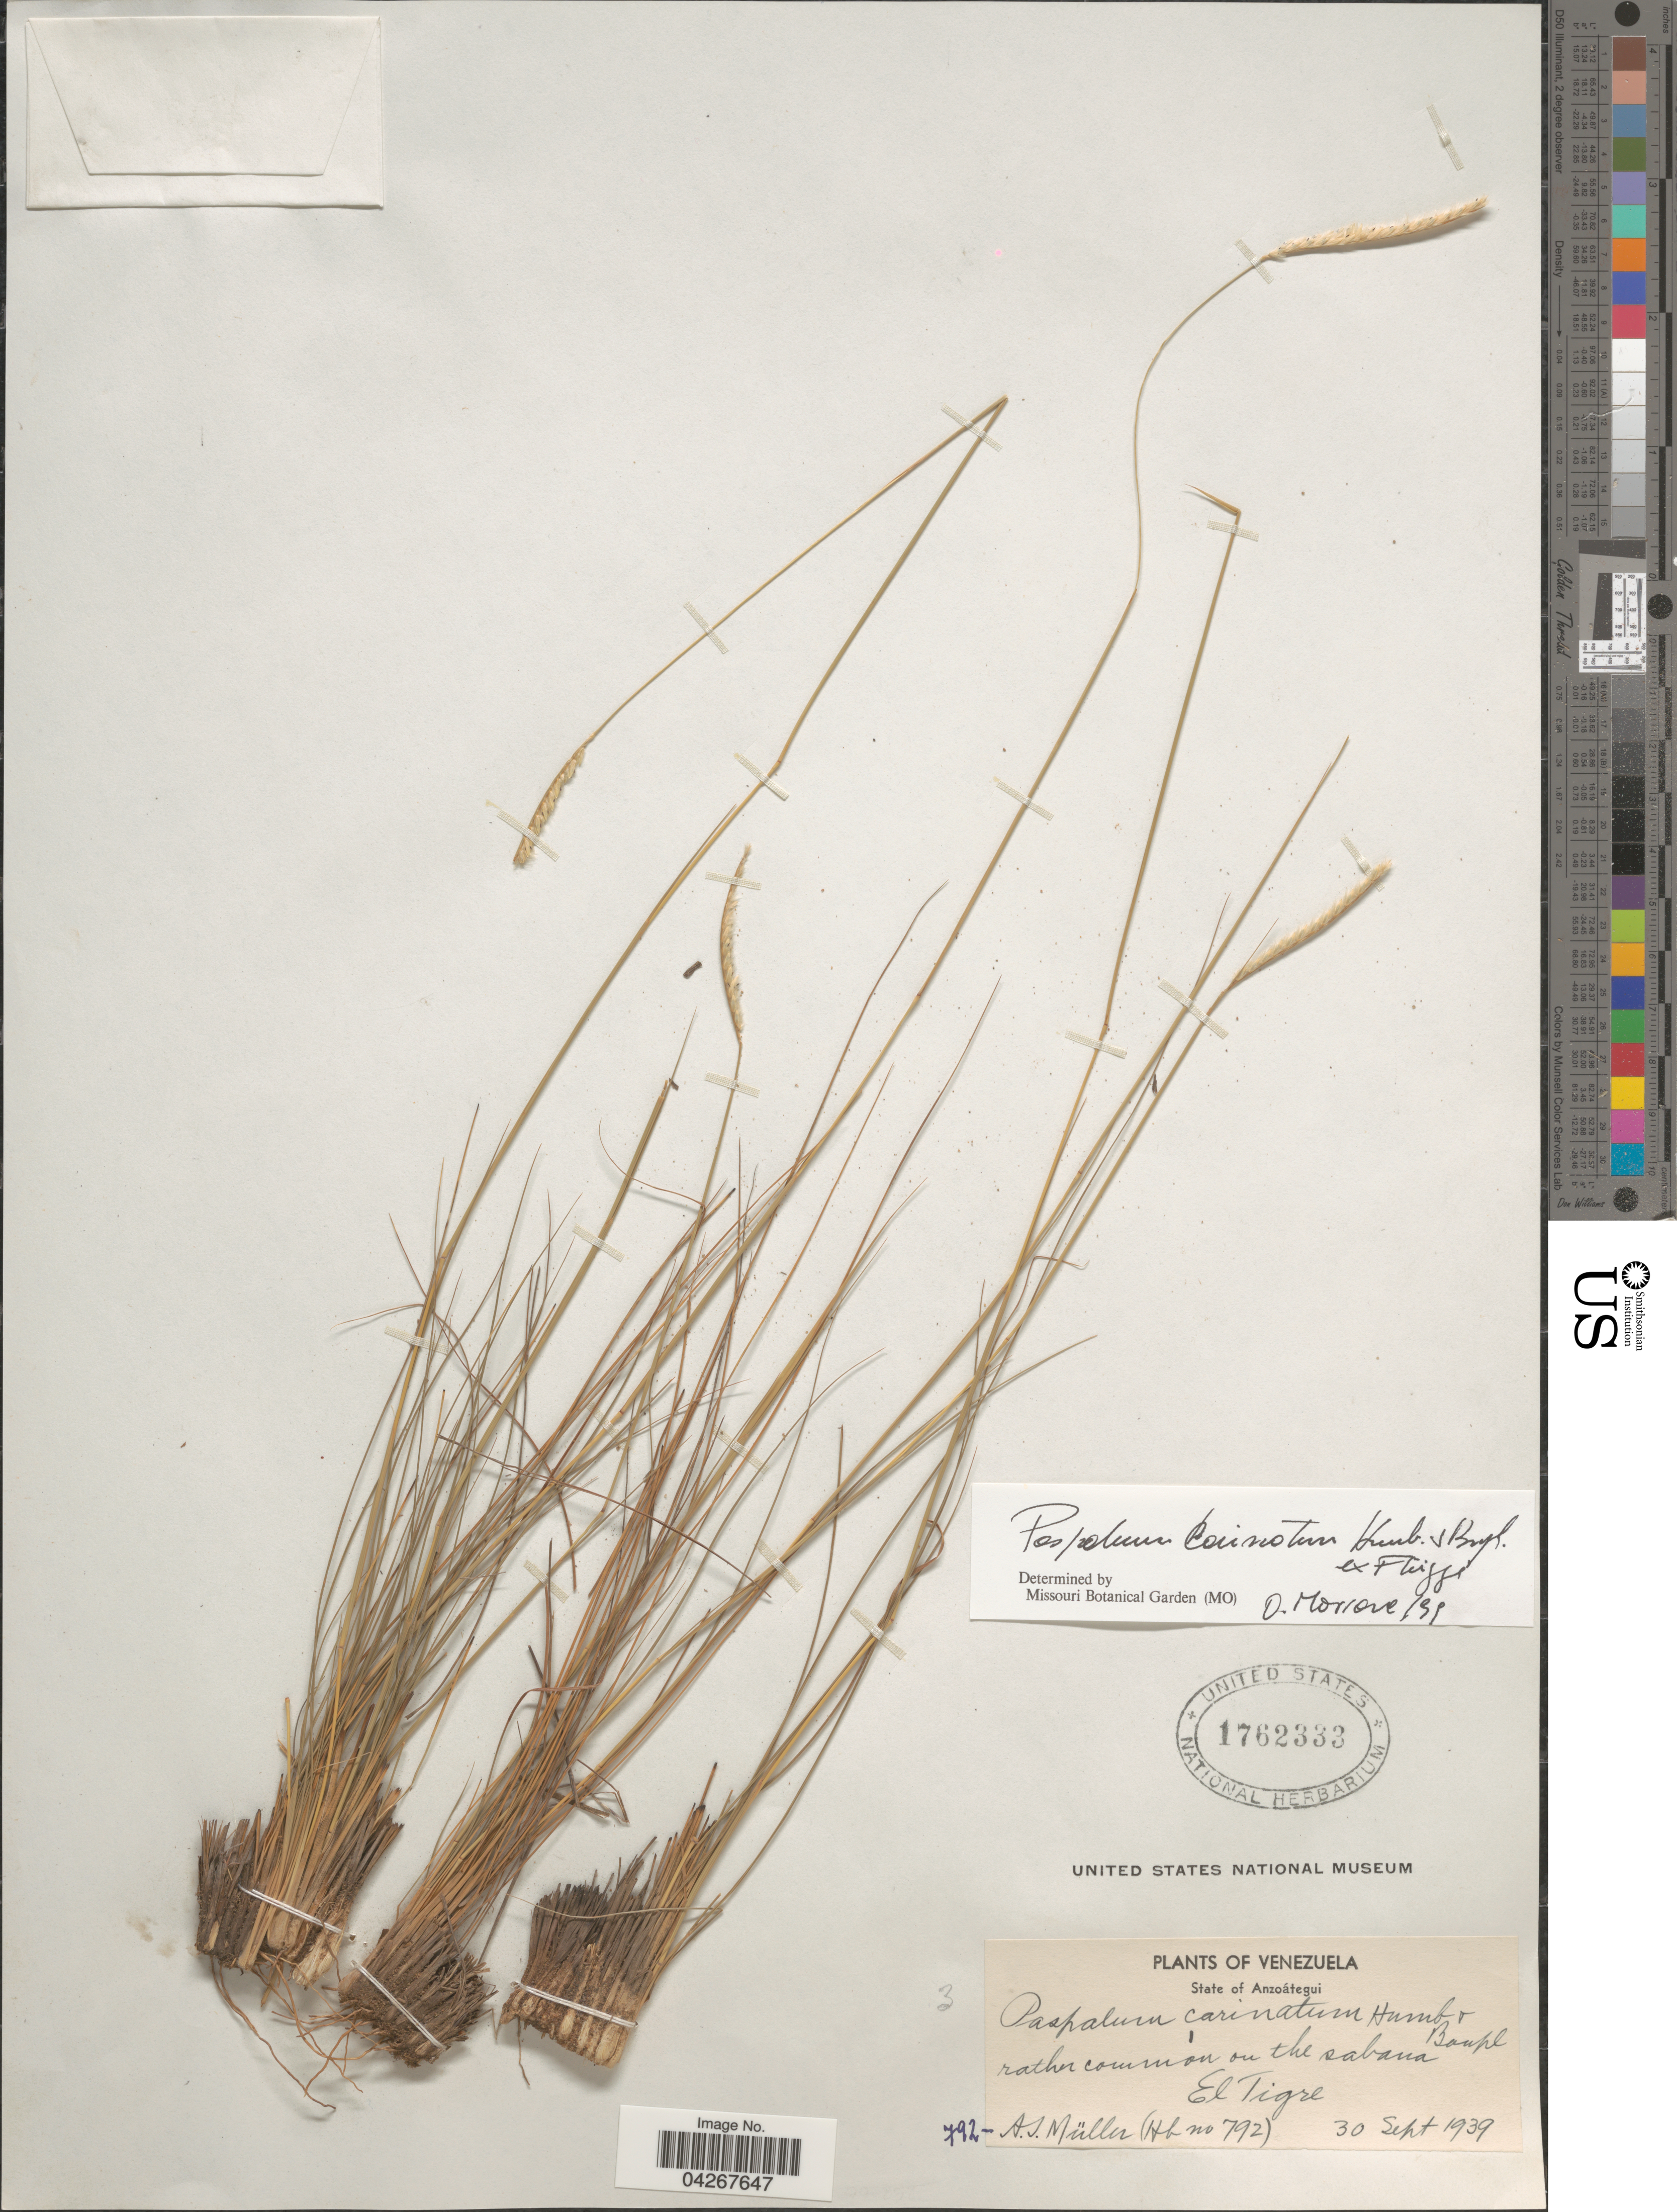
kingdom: Plantae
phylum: Tracheophyta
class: Liliopsida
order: Poales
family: Poaceae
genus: Paspalum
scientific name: Paspalum carinatum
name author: Humb. & Bonpl. ex Flüggé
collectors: A. Muller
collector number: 792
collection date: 1939-09-30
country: Venezuela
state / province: Anzoategui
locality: Rather common on the sabana El Tigre.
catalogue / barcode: US 1762333